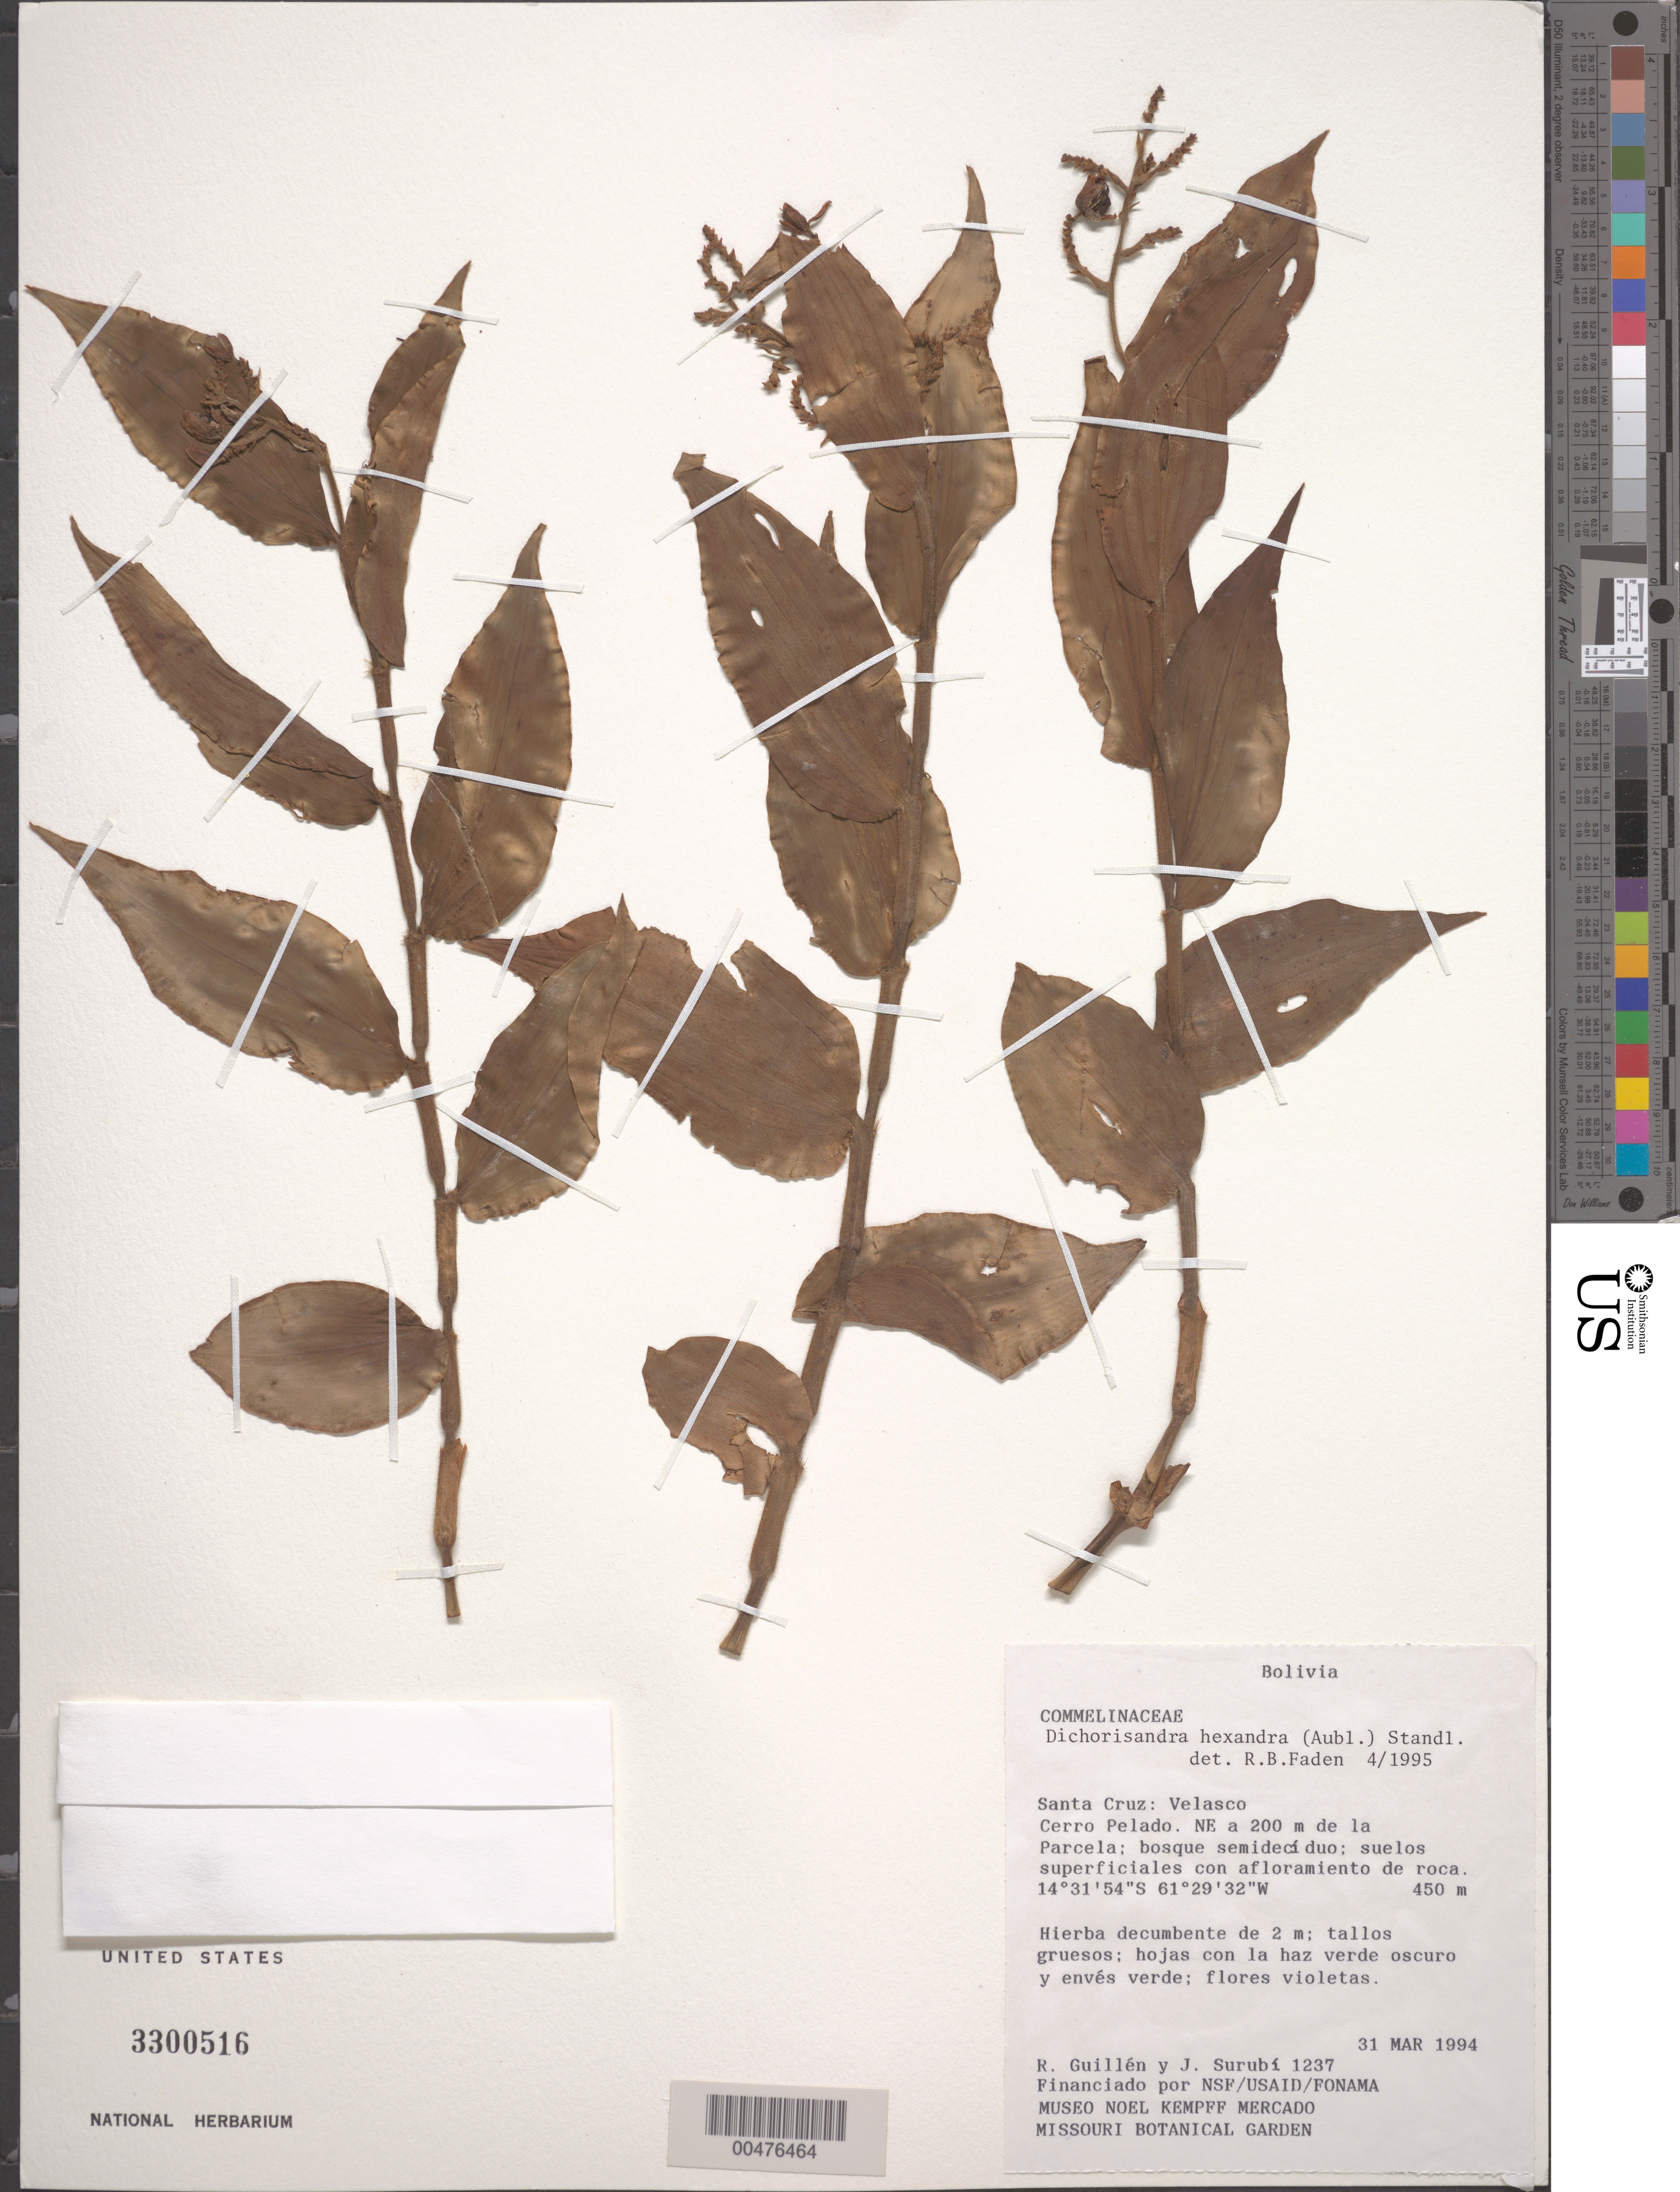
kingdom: Plantae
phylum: Tracheophyta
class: Liliopsida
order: Commelinales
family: Commelinaceae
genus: Dichorisandra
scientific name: Dichorisandra hexandra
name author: (Aubl.) Standl.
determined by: Faden, Robert B., (US), Smithsonian Institution - National Museum of Natural History (UNITED STATES)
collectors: R. Guillén V. & J. Surubi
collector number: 1237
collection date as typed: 31 Mar 1994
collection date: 1994-03-31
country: Bolivia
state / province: Santa Cruz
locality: Velasco, NEparcela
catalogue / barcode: US 3300516